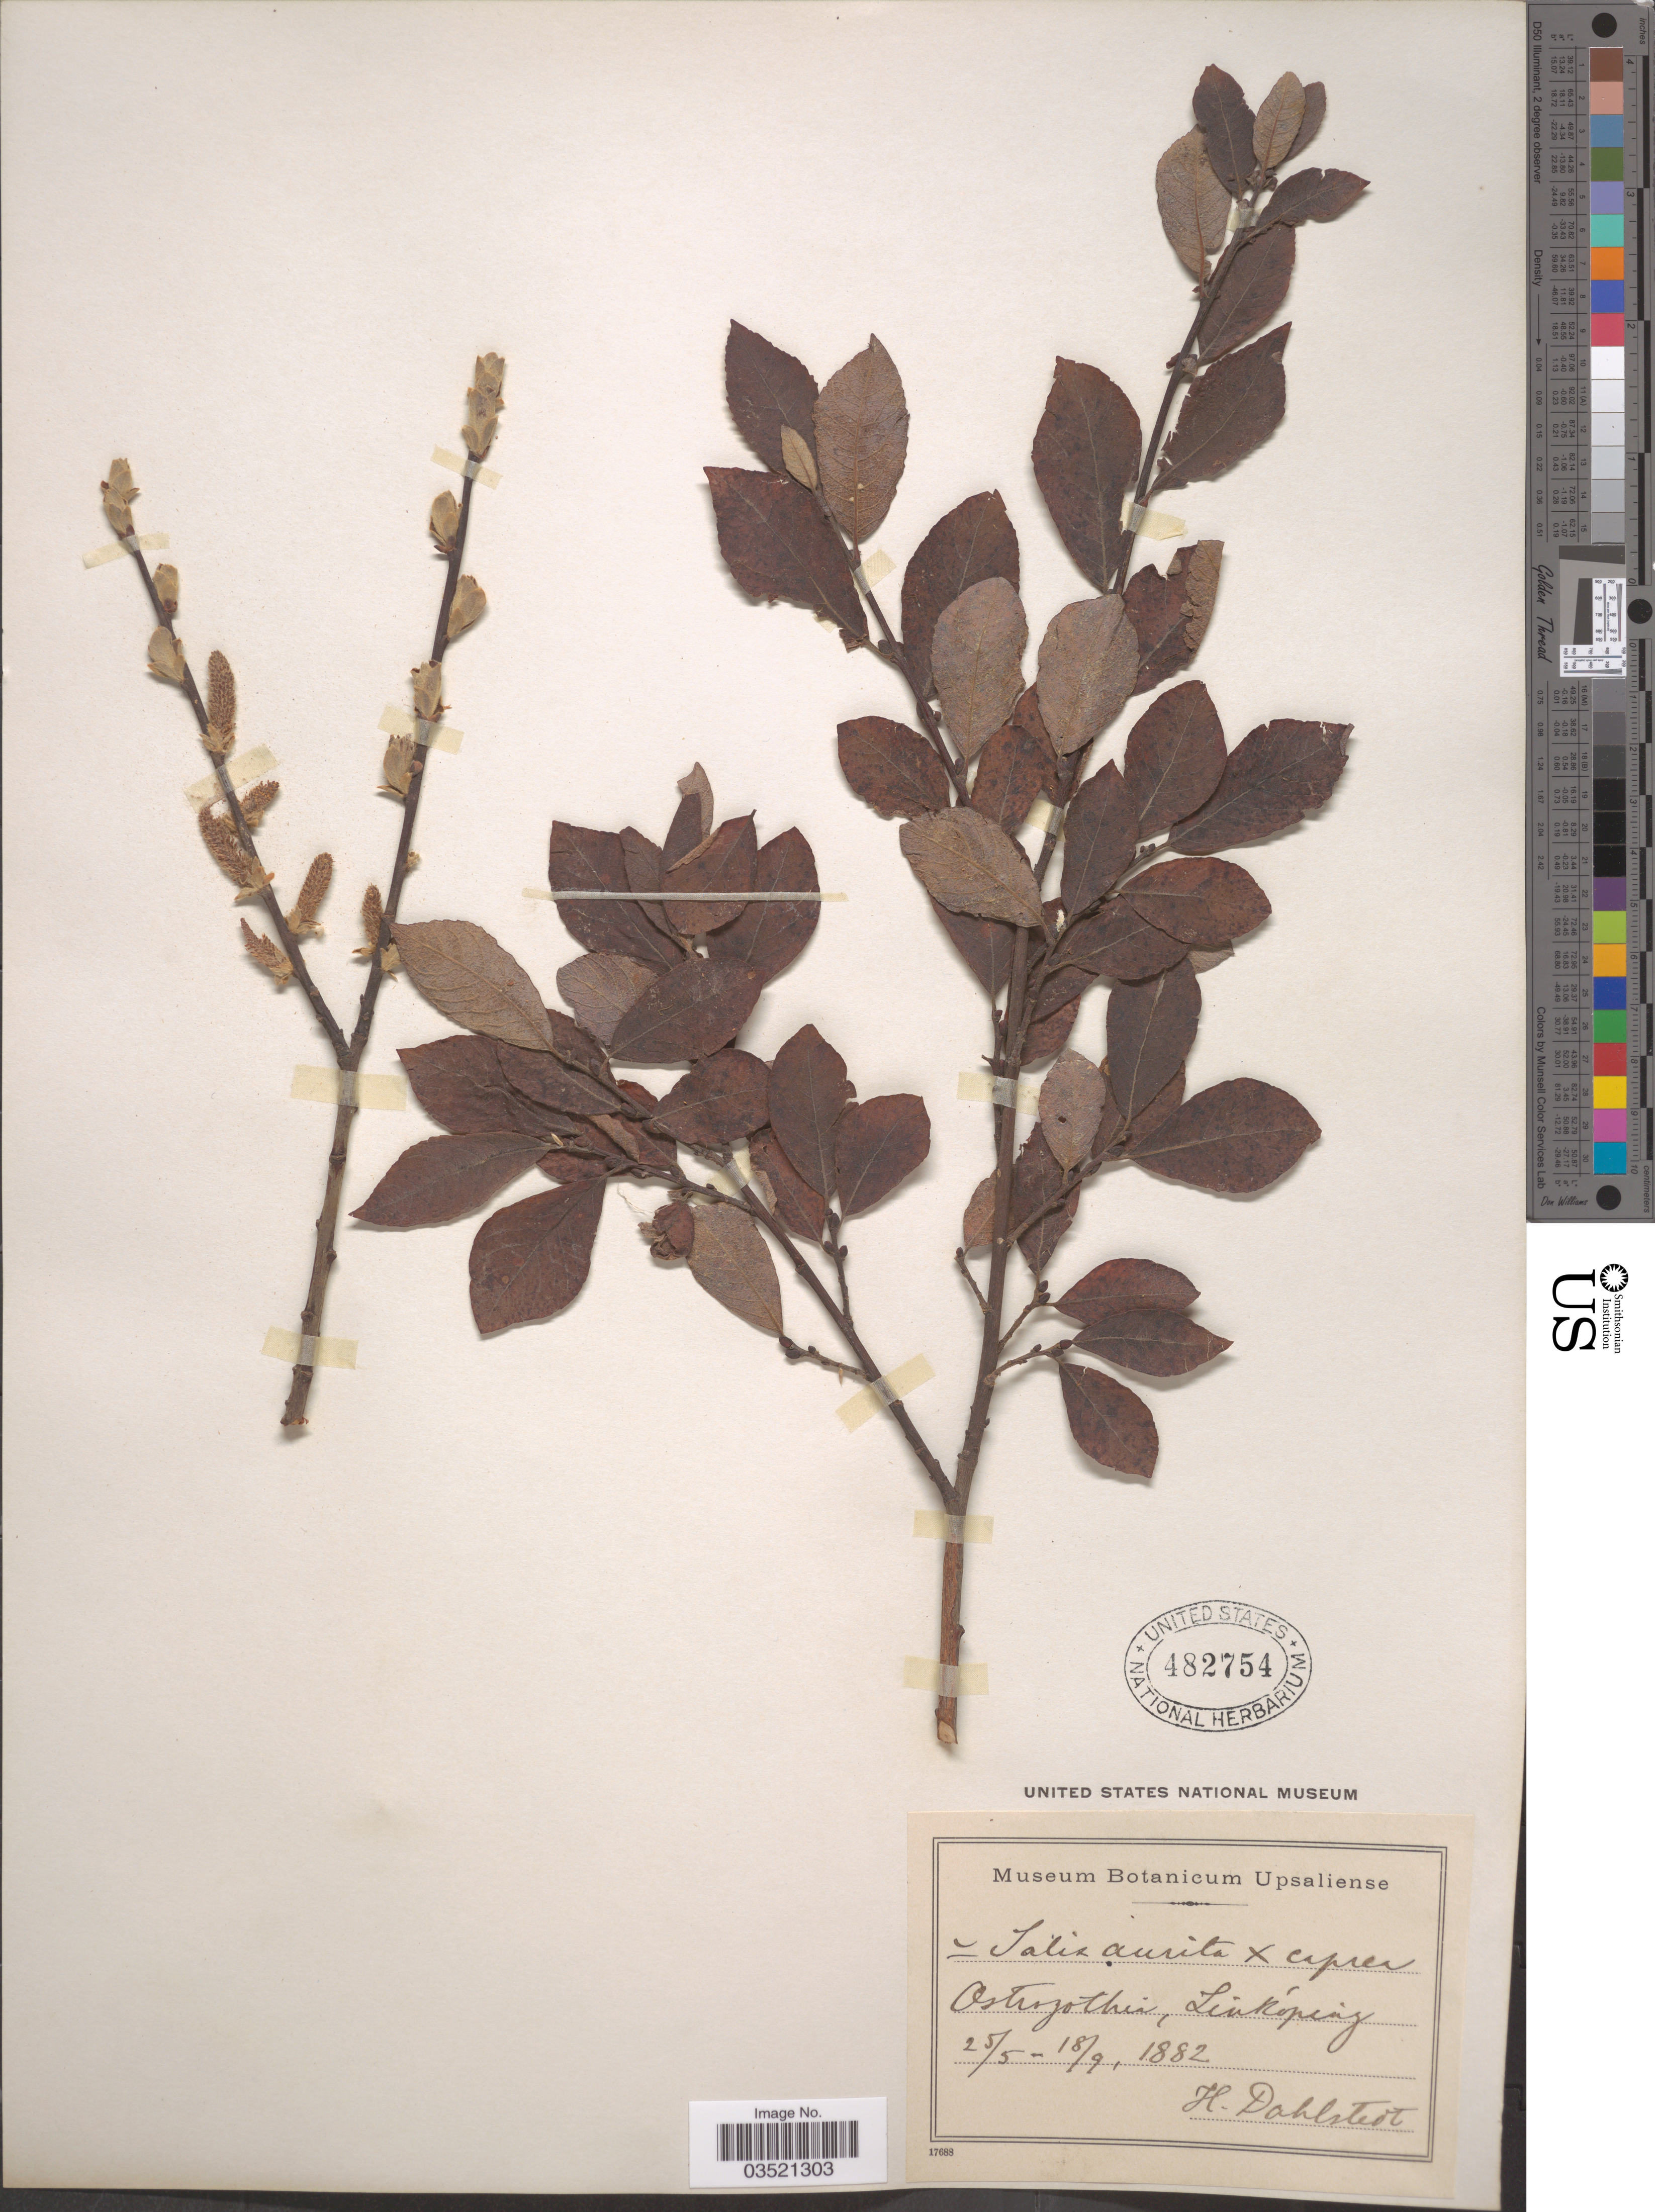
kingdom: Plantae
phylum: Tracheophyta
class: Magnoliopsida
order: Malpighiales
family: Salicaceae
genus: Salix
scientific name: Salix aurita x S. caprea L.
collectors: H. G. Dahlstedt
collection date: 1882-05-25/1882-09-18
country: Sweden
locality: Ostrogothia, Linkóping.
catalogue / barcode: US 482754